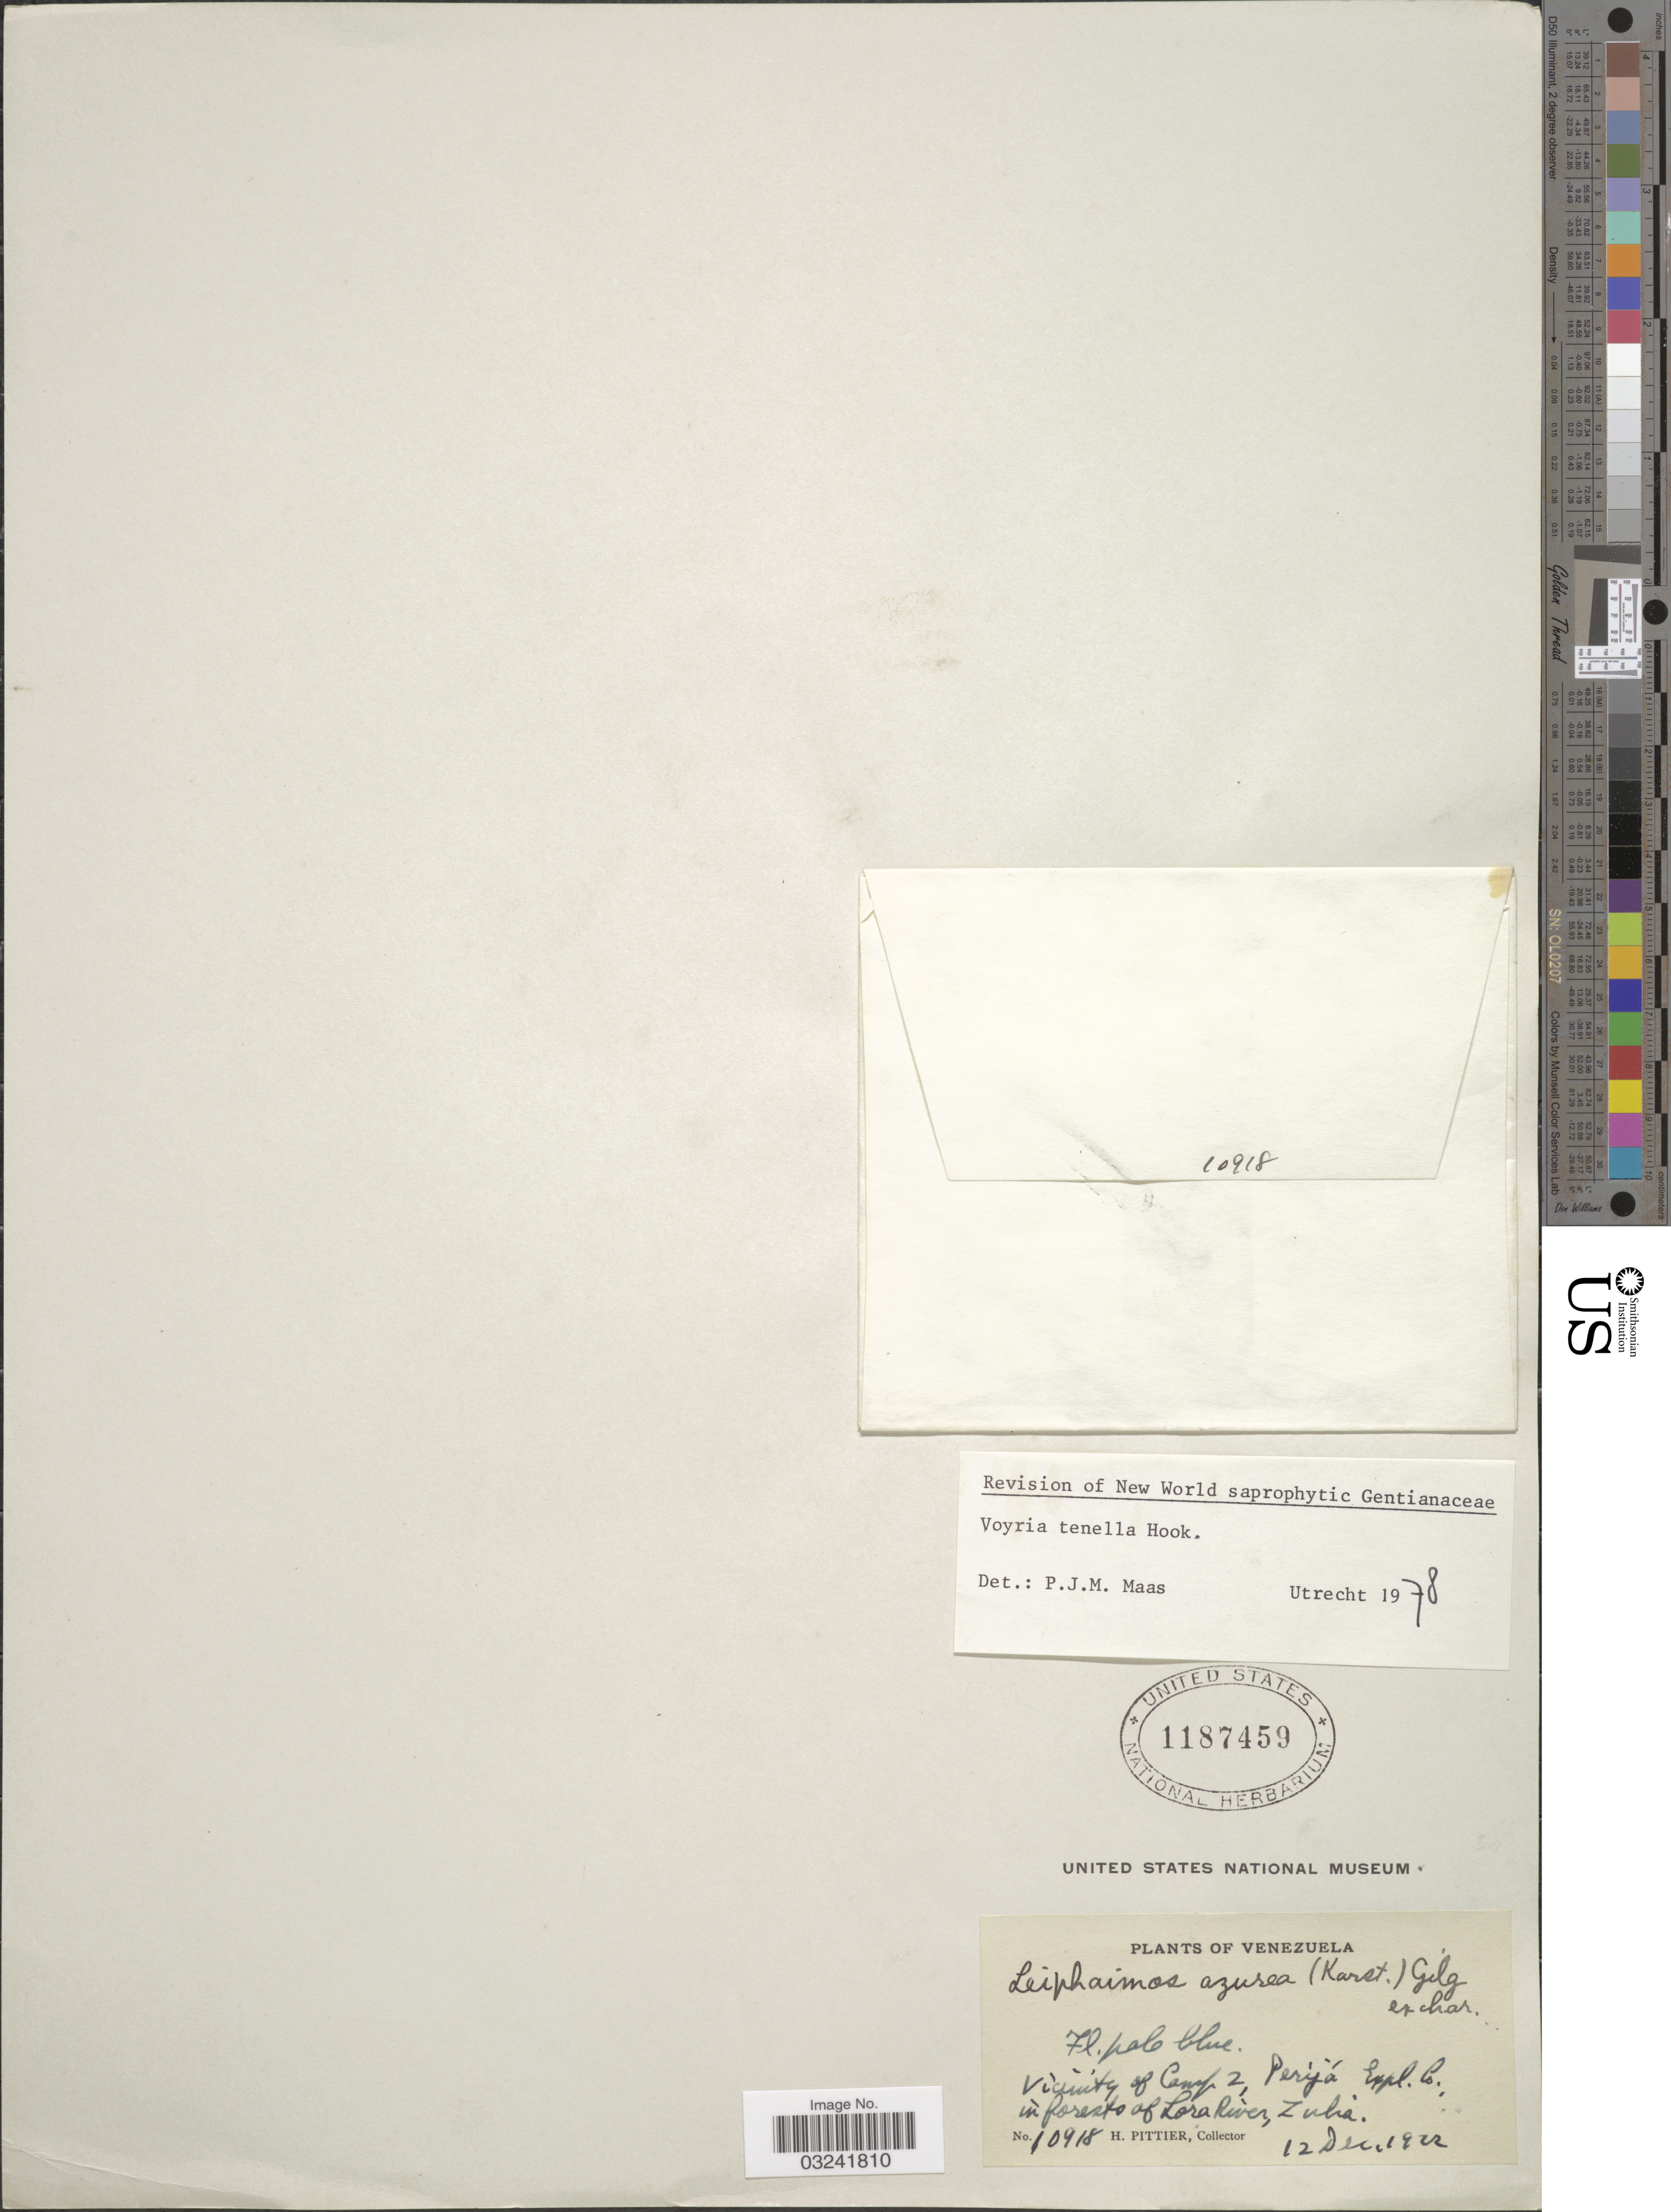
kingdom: Plantae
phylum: Tracheophyta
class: Magnoliopsida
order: Gentianales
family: Gentianaceae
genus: Voyria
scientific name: Voyria tenella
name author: Guilding ex Hook.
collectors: H. F. Pittier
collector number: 10918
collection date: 1922-12-12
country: Venezuela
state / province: Zulia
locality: Vicinity of Camp 2, Perijá Expl. Co., in forests of Lora River, Zulia.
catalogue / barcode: US 1187459